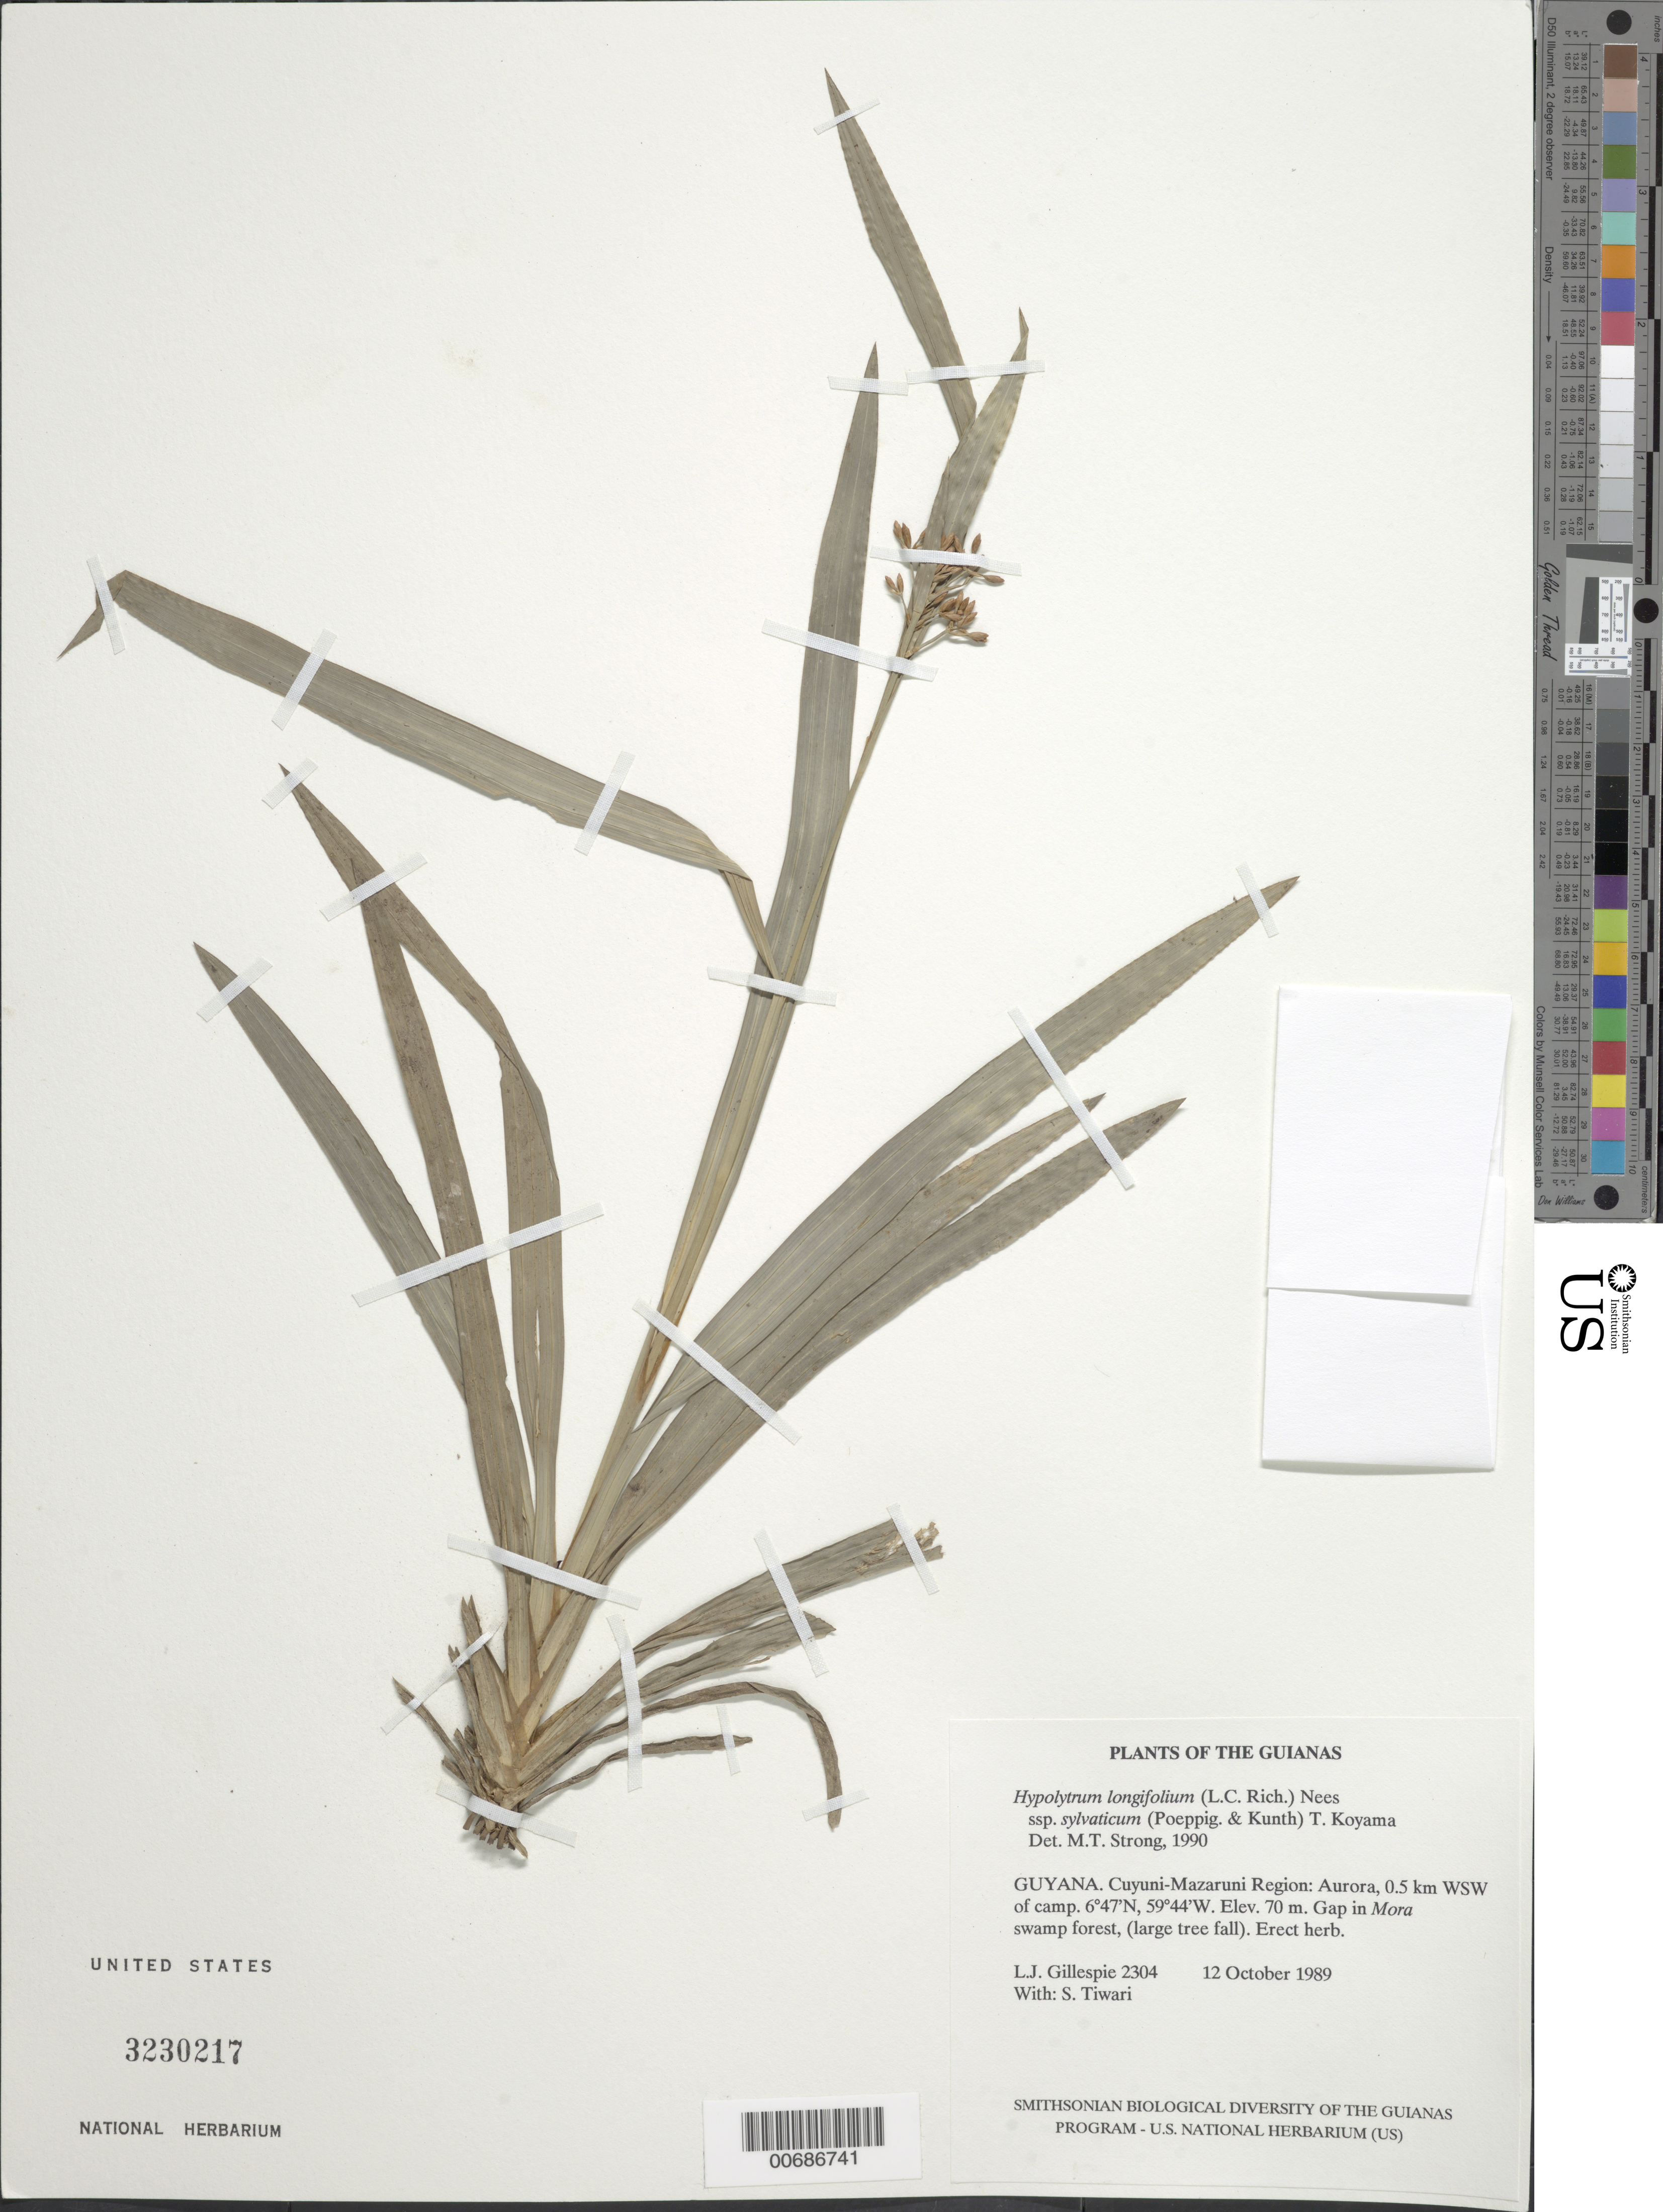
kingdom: Plantae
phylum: Tracheophyta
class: Liliopsida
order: Poales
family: Cyperaceae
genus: Hypolytrum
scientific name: Hypolytrum longifolium subsp. sylvaticum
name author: (Poepp. ex Kunth) T. Koyama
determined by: Strong, M. T., (US), Smithsonian Institution - National Museum of Natural History (UNITED STATES)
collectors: L. J. Gillespie & S. Tiwari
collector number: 2304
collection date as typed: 12 October 1989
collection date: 1989-10-12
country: Guyana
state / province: Cuyuni-Mazaruni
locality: Aurora, 0.5 km WSW of camp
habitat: Gap in Mora swamp forest, (large tree fall)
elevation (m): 70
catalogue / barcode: US 3230217